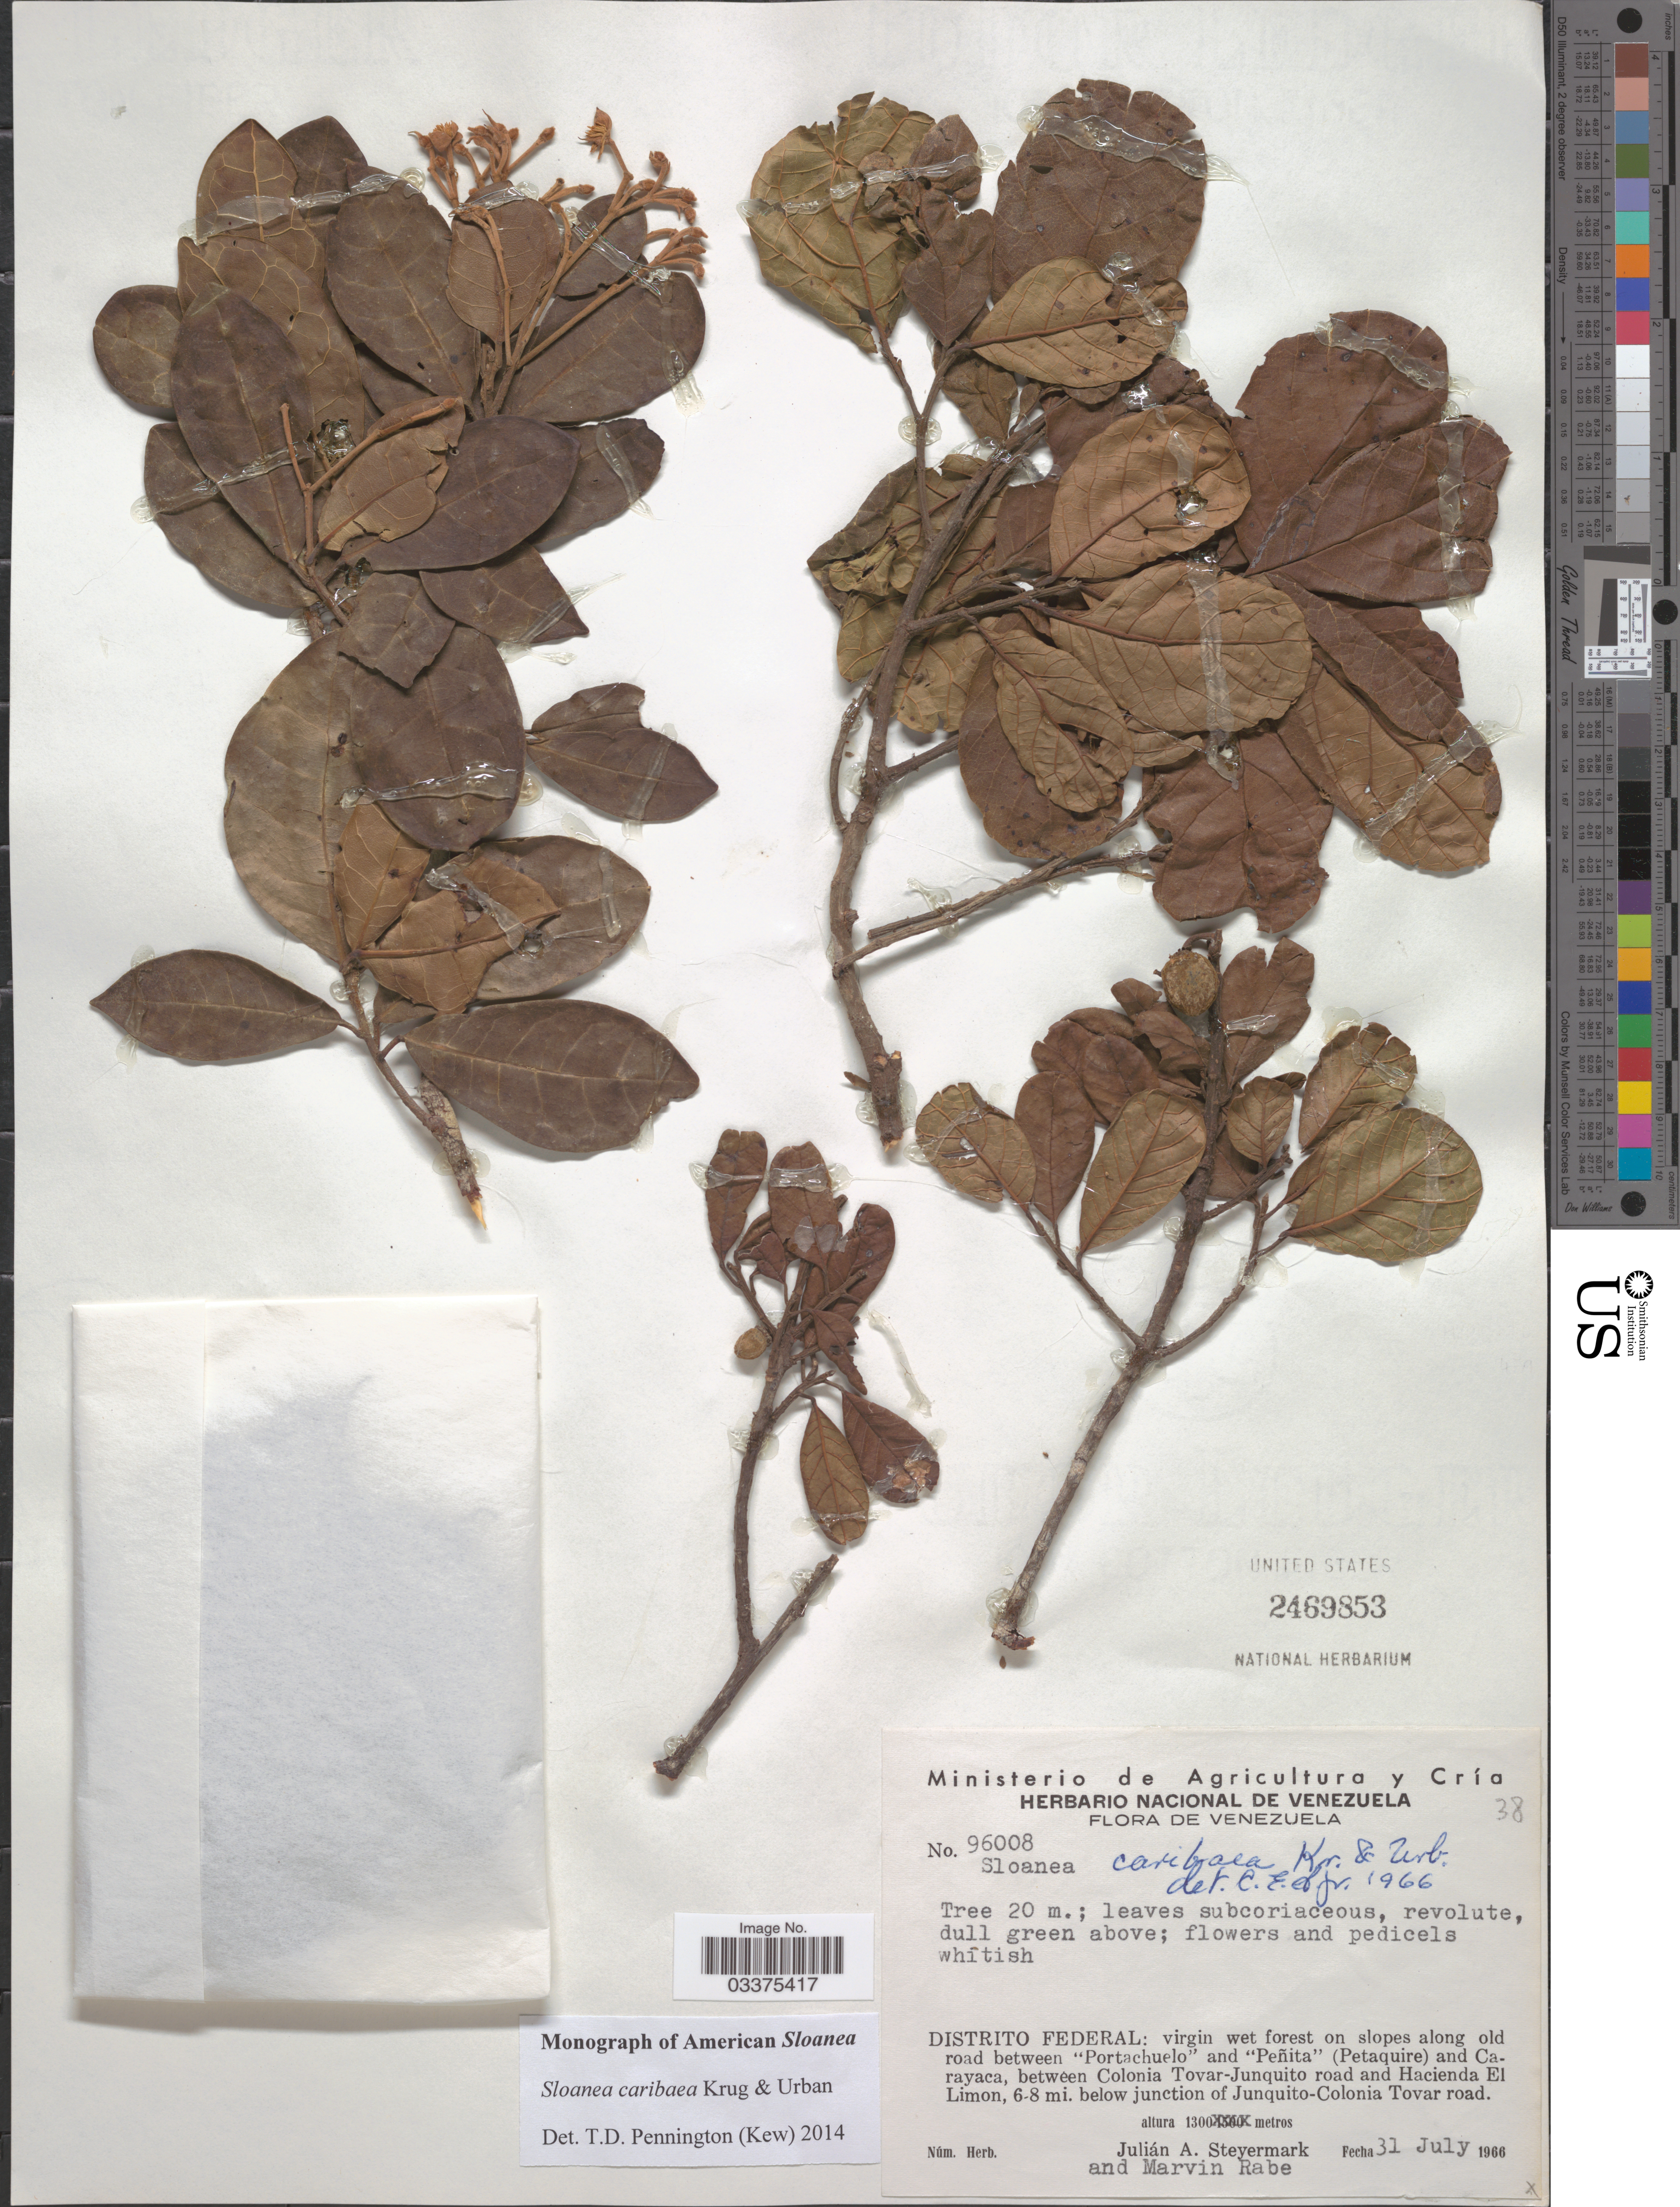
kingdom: Plantae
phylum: Tracheophyta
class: Magnoliopsida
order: Oxalidales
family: Elaeocarpaceae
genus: Sloanea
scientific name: Sloanea caribaea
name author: Krug & Urb. in Duss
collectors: J. Steyermark & M. Rabe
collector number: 96008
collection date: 1966-07-31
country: Venezuela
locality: Distrito Federal: virgin wet forest on slopes along old road between "Portachuelo" and "Peñita" (Petaquire) and Carayaca, between Colonia Tovar-Junquito road and Hacienda El Limon, 6-8 mi. below junction of Junquito-Colonia Tovar road.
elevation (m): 1300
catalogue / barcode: US 2469853